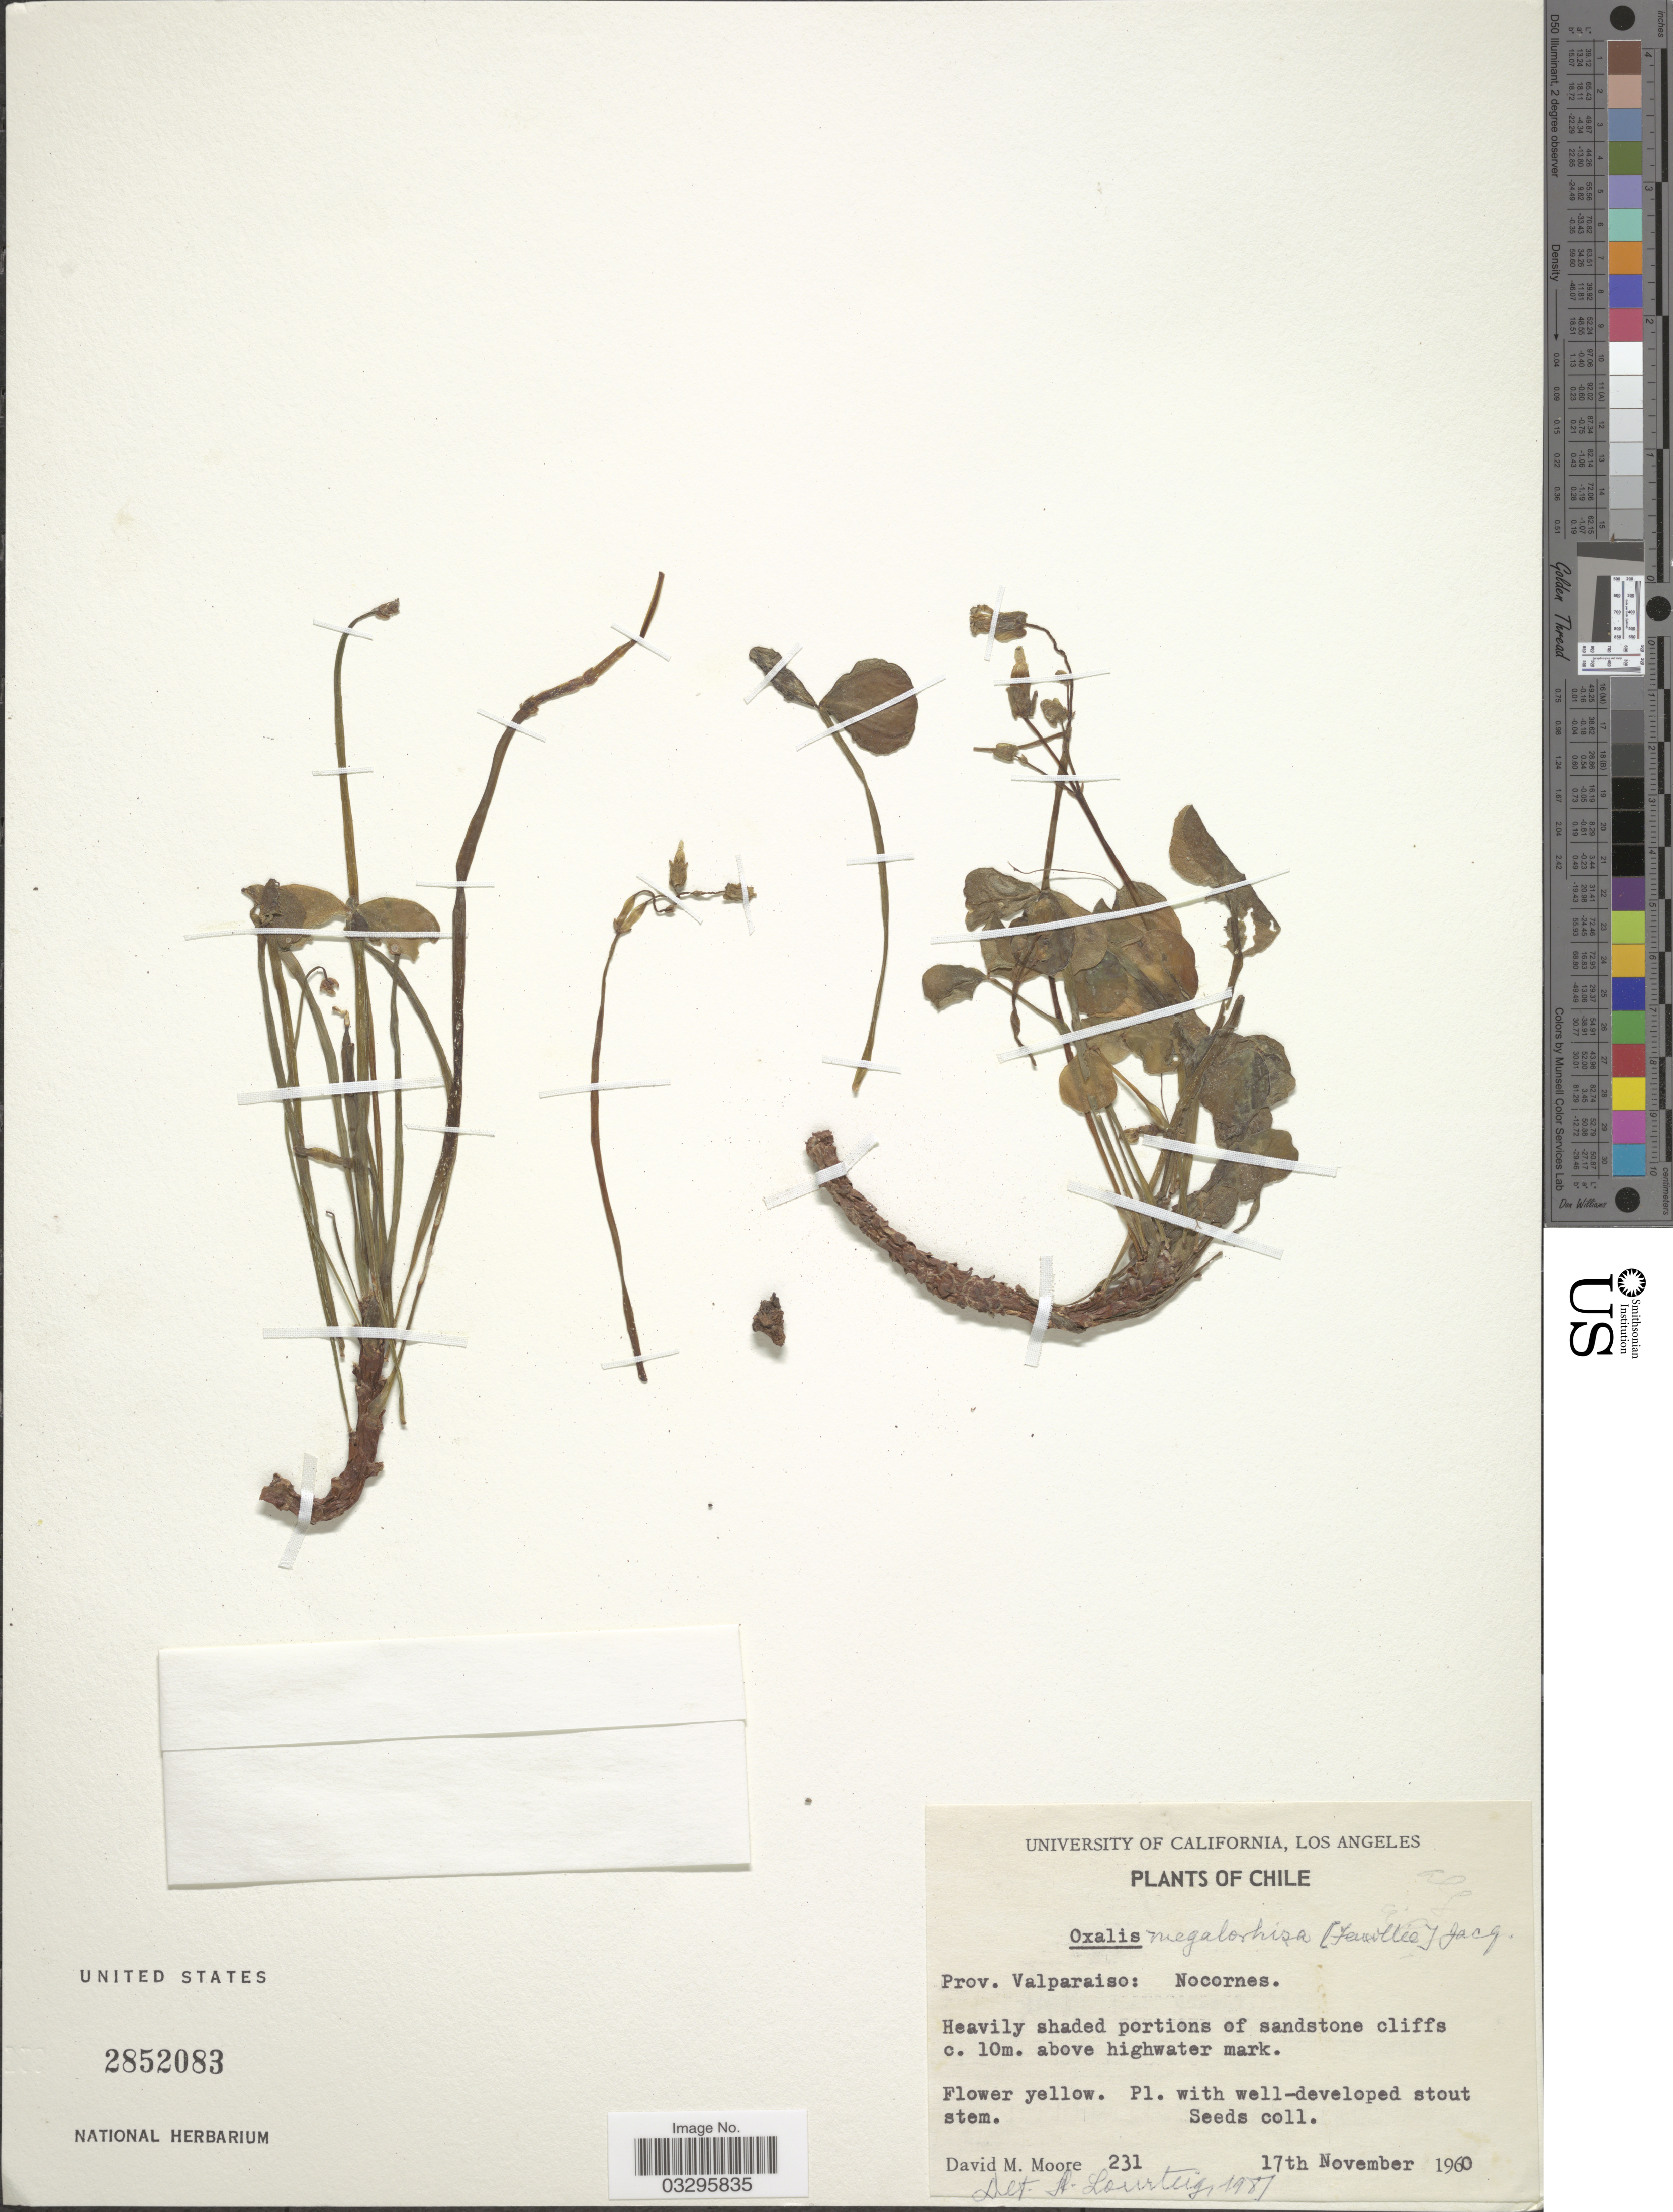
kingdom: Plantae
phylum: Tracheophyta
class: Magnoliopsida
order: Oxalidales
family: Oxalidaceae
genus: Oxalis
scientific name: Oxalis megalorrhiza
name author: Jacq.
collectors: D. Moore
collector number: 231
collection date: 1960-11-17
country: Chile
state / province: Valparaíso (V)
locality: Nocornes.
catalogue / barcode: US 2852083